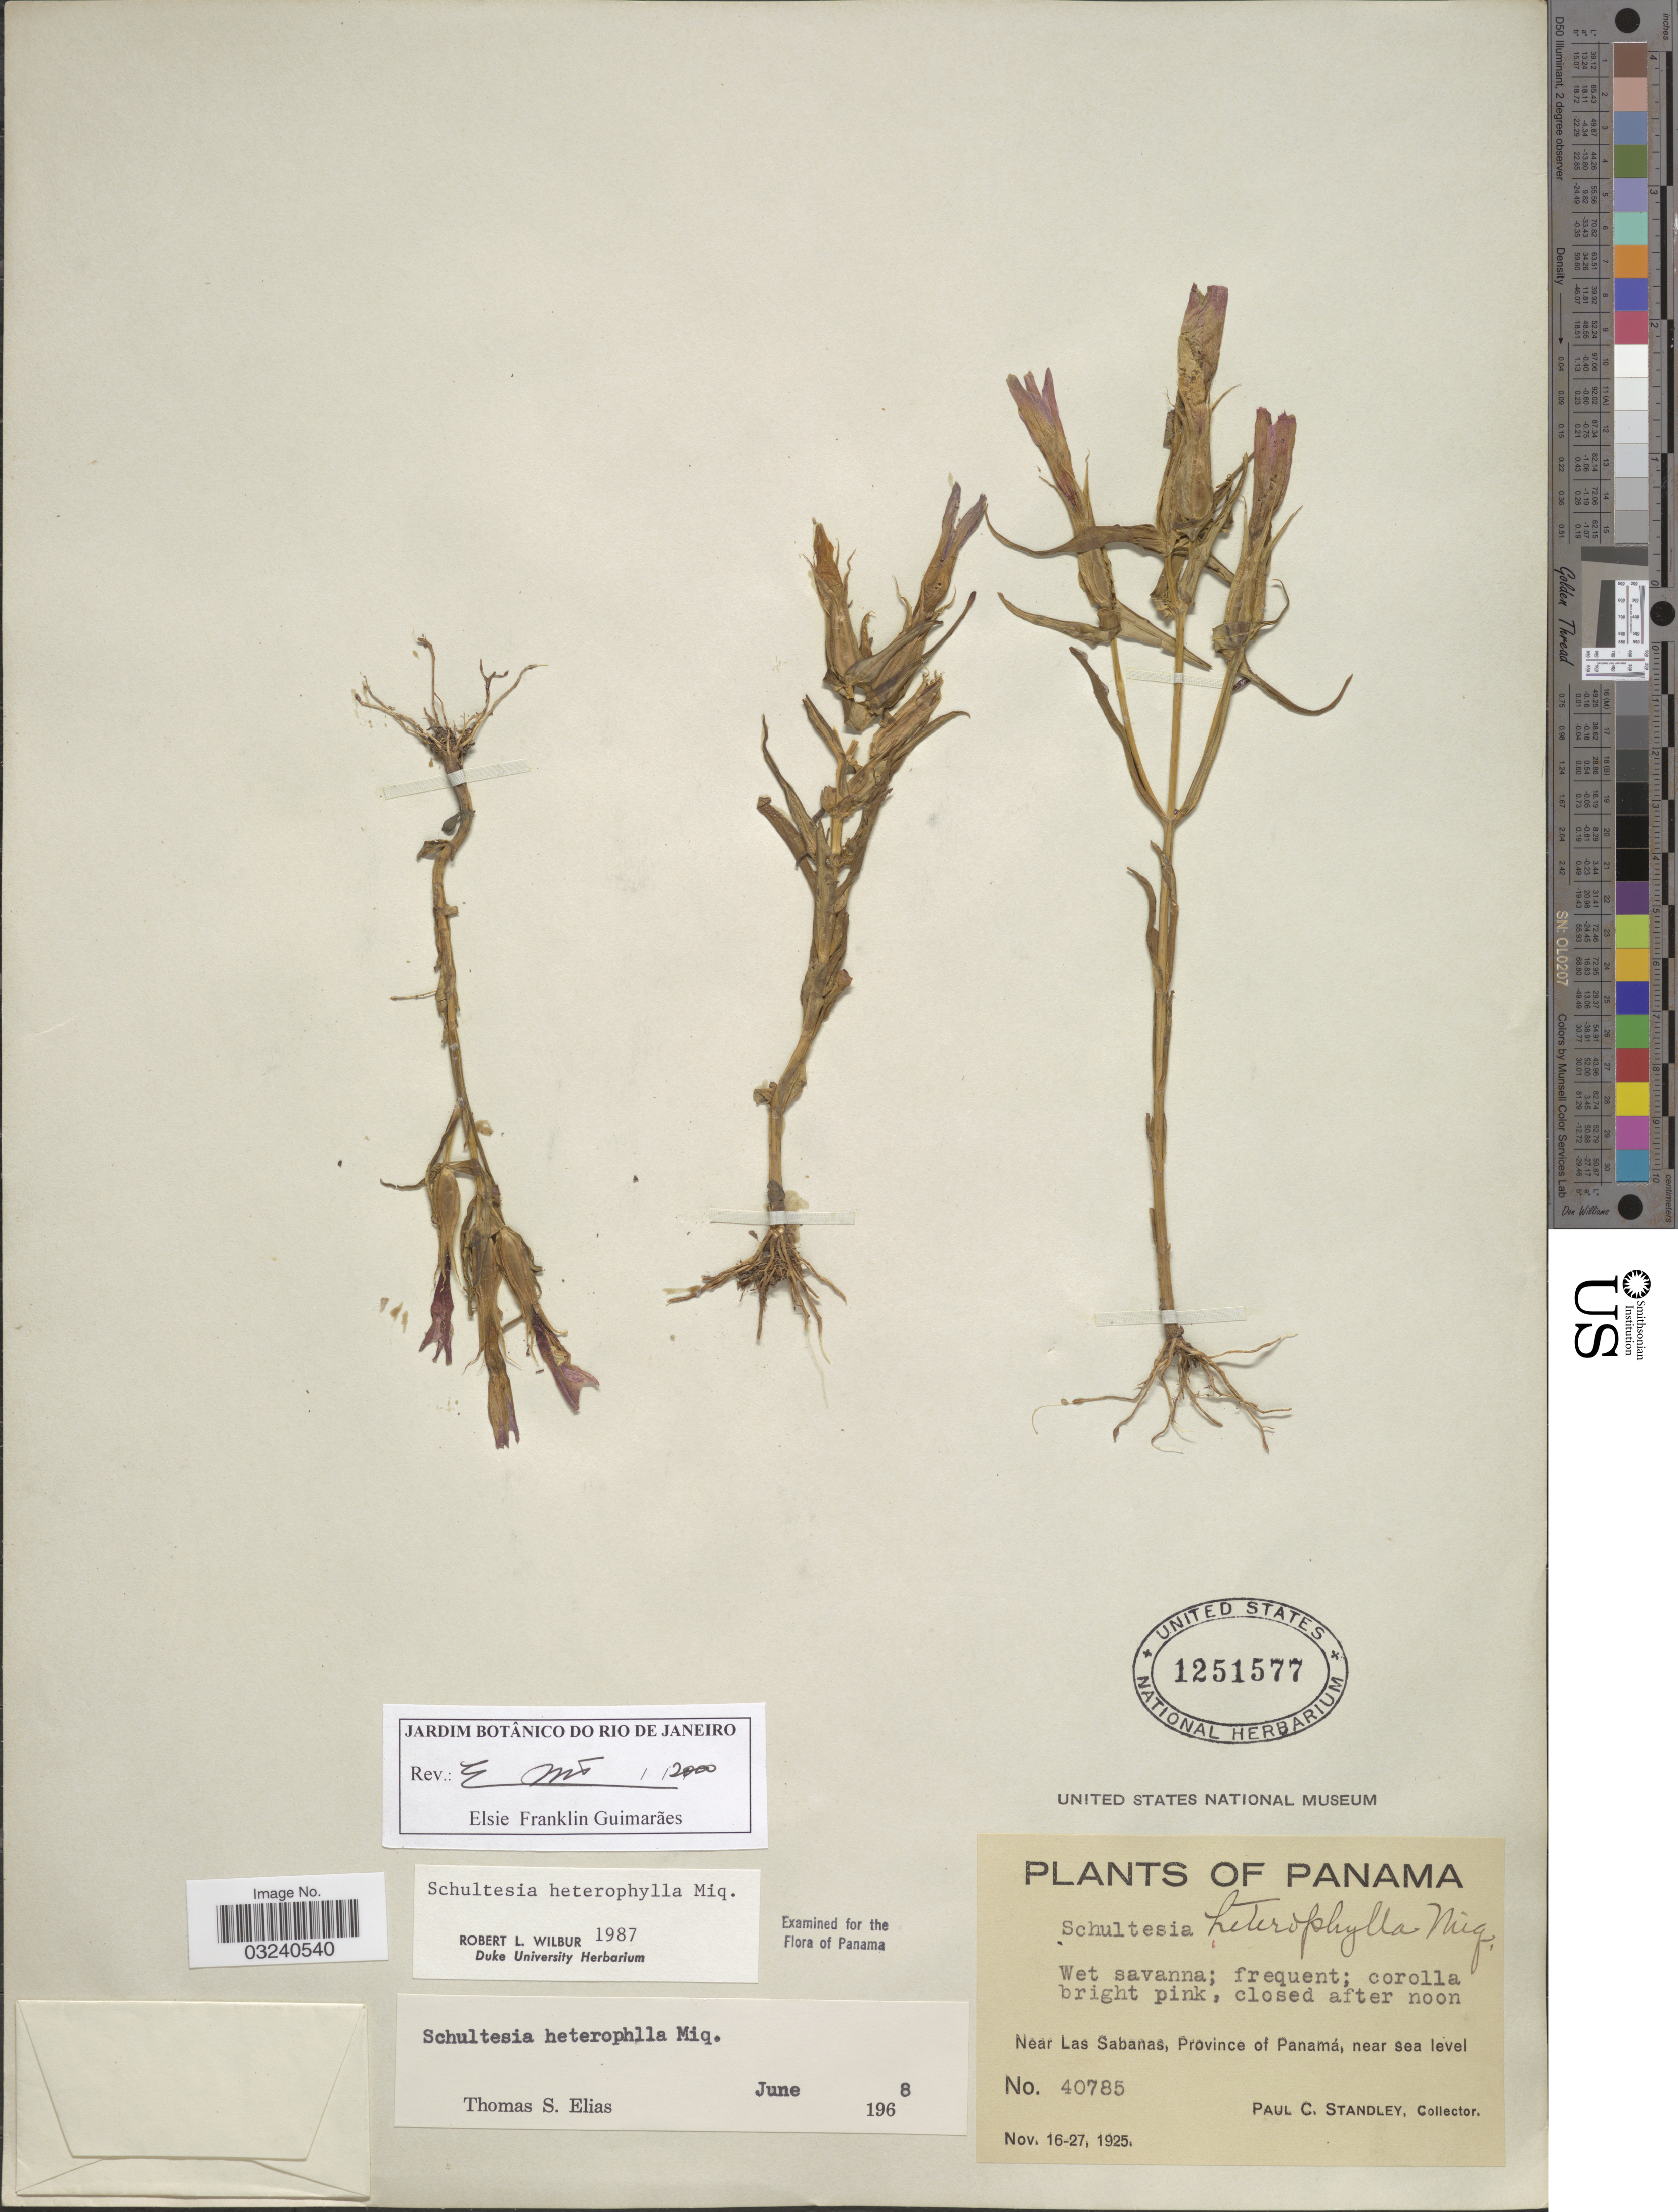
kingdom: Plantae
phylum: Tracheophyta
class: Magnoliopsida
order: Gentianales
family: Gentianaceae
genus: Schultesia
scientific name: Schultesia heterophylla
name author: Miq.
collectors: P. C. Standley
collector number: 40785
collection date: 1925-11-16/1925-11-27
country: Panama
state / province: Panamá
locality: Near Las Sabanas.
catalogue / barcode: US 1251577